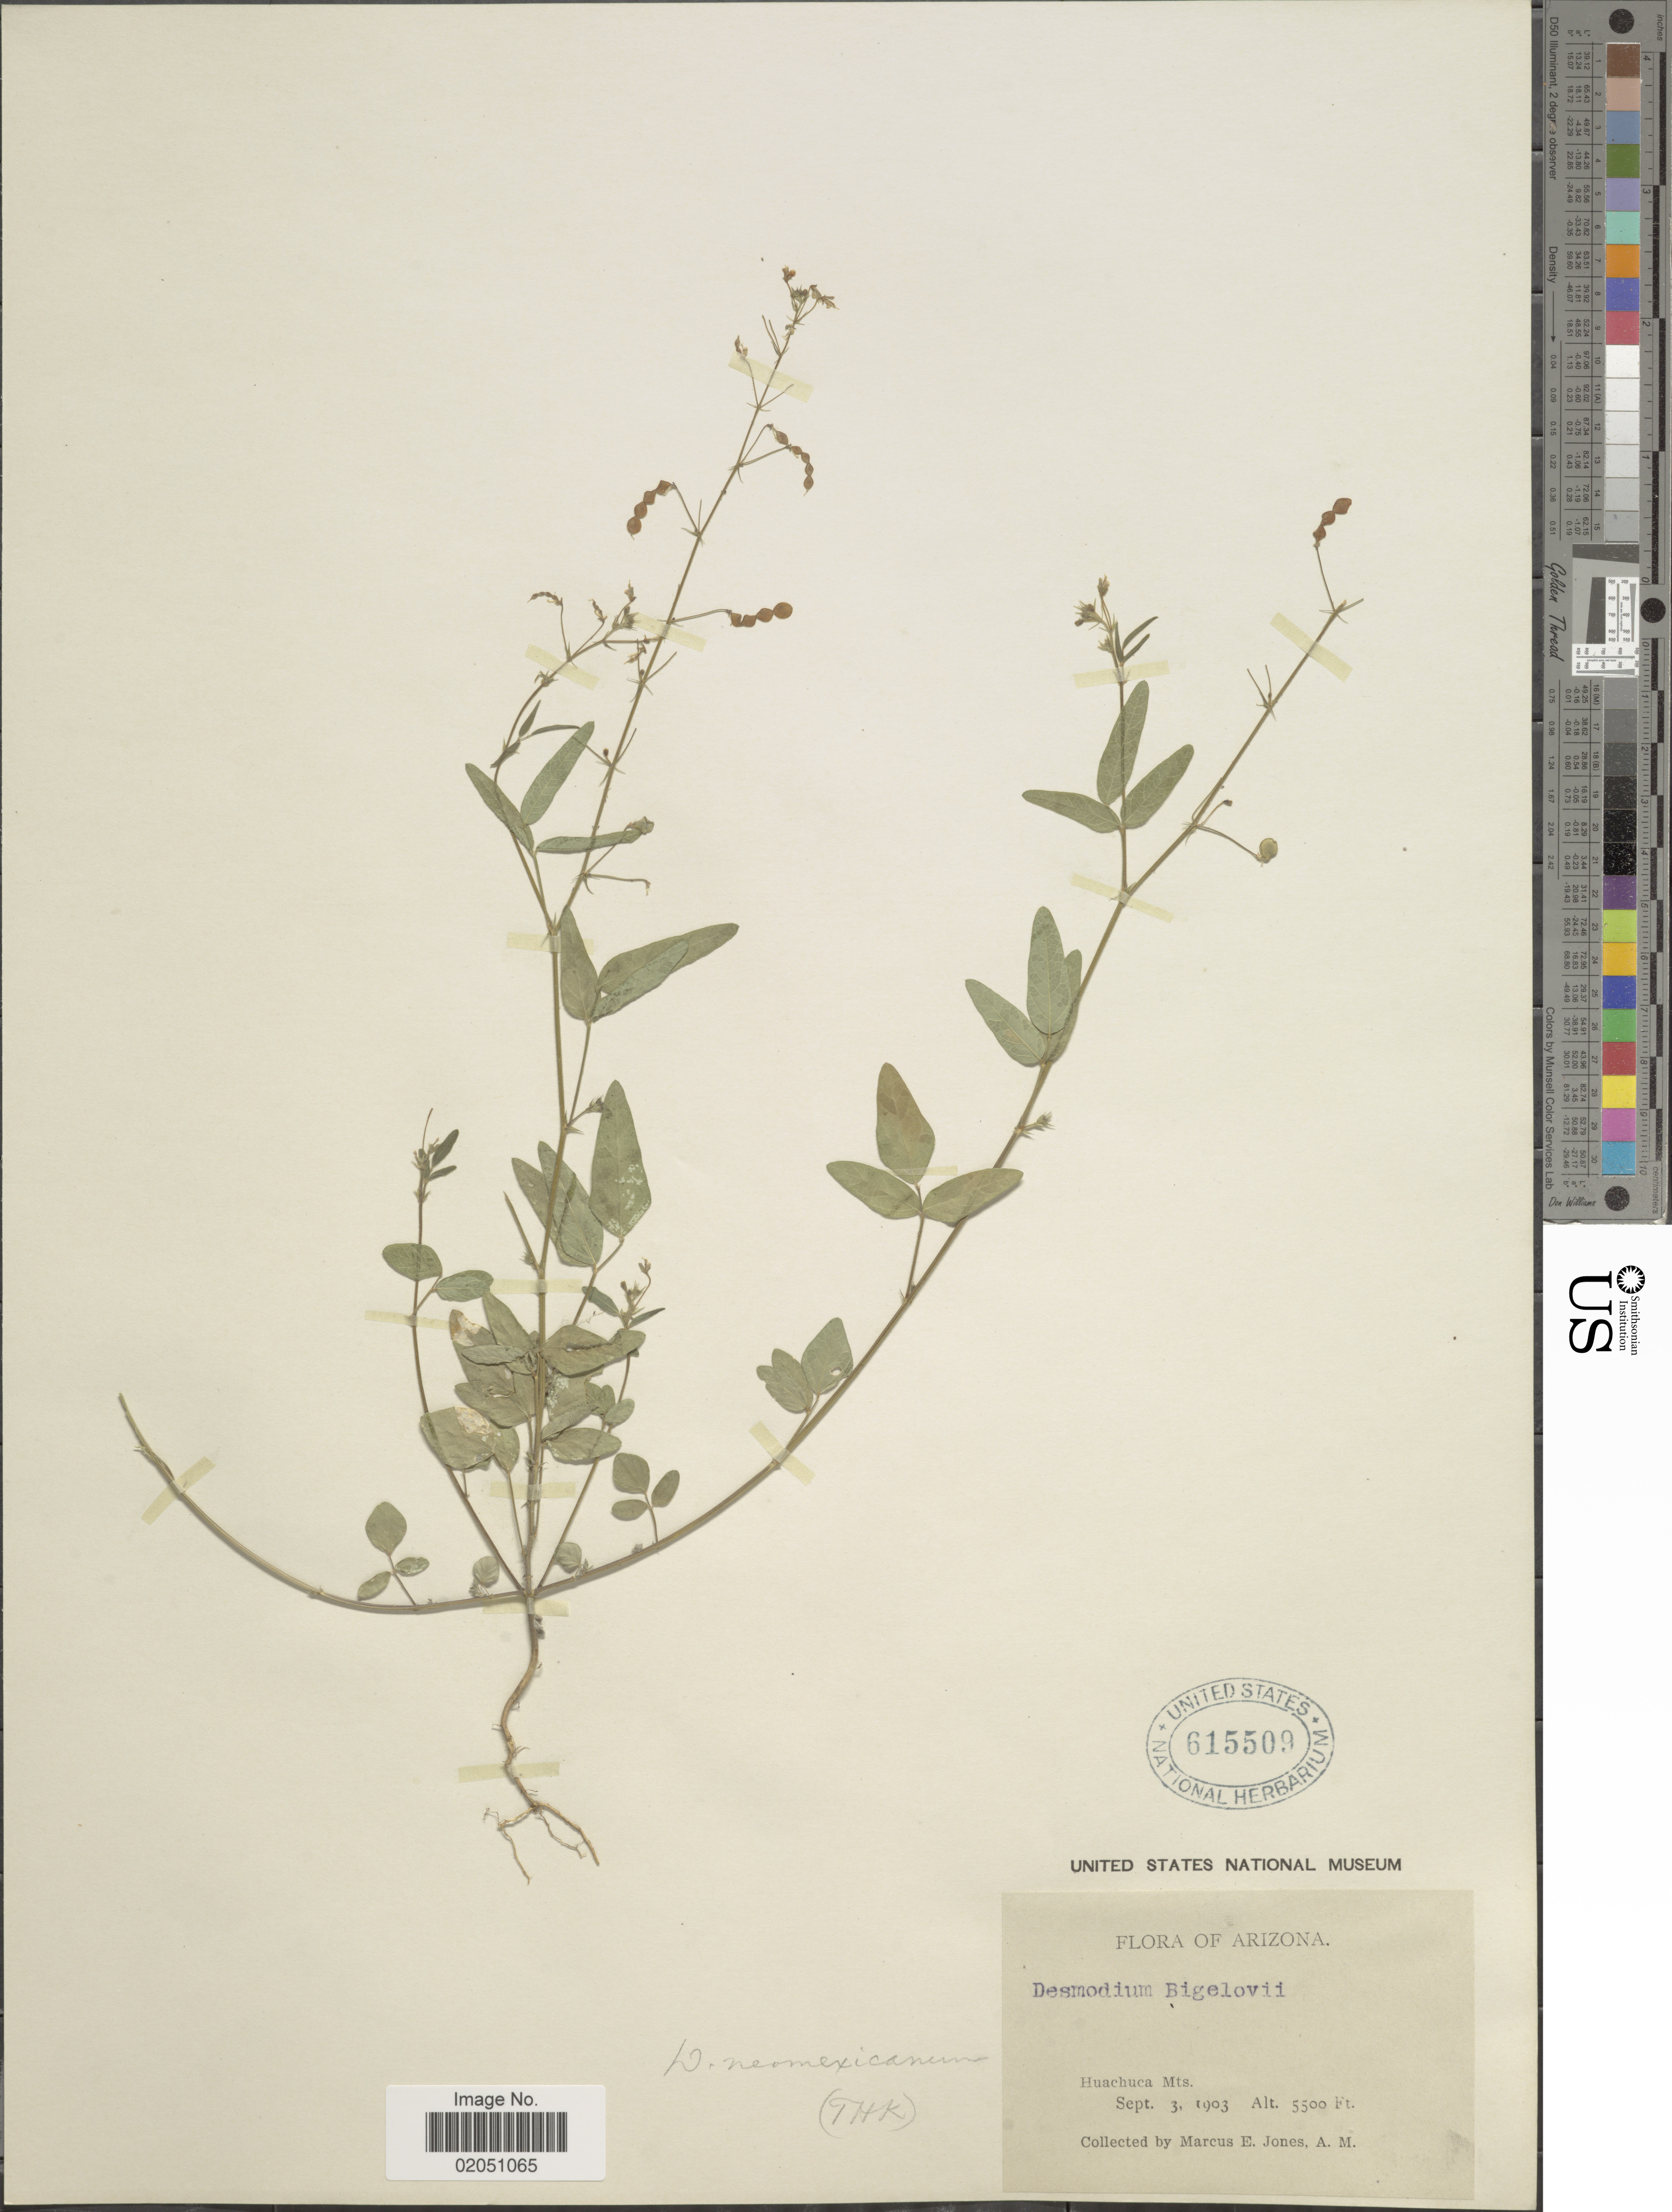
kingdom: Plantae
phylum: Tracheophyta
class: Magnoliopsida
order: Fabales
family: Fabaceae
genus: Desmodium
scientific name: Desmodium neomexicanum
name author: A. Gray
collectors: M. E. Jones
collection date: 1903-09-03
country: United States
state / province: Arizona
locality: Huachuca Mts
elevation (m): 1676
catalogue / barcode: US 615509